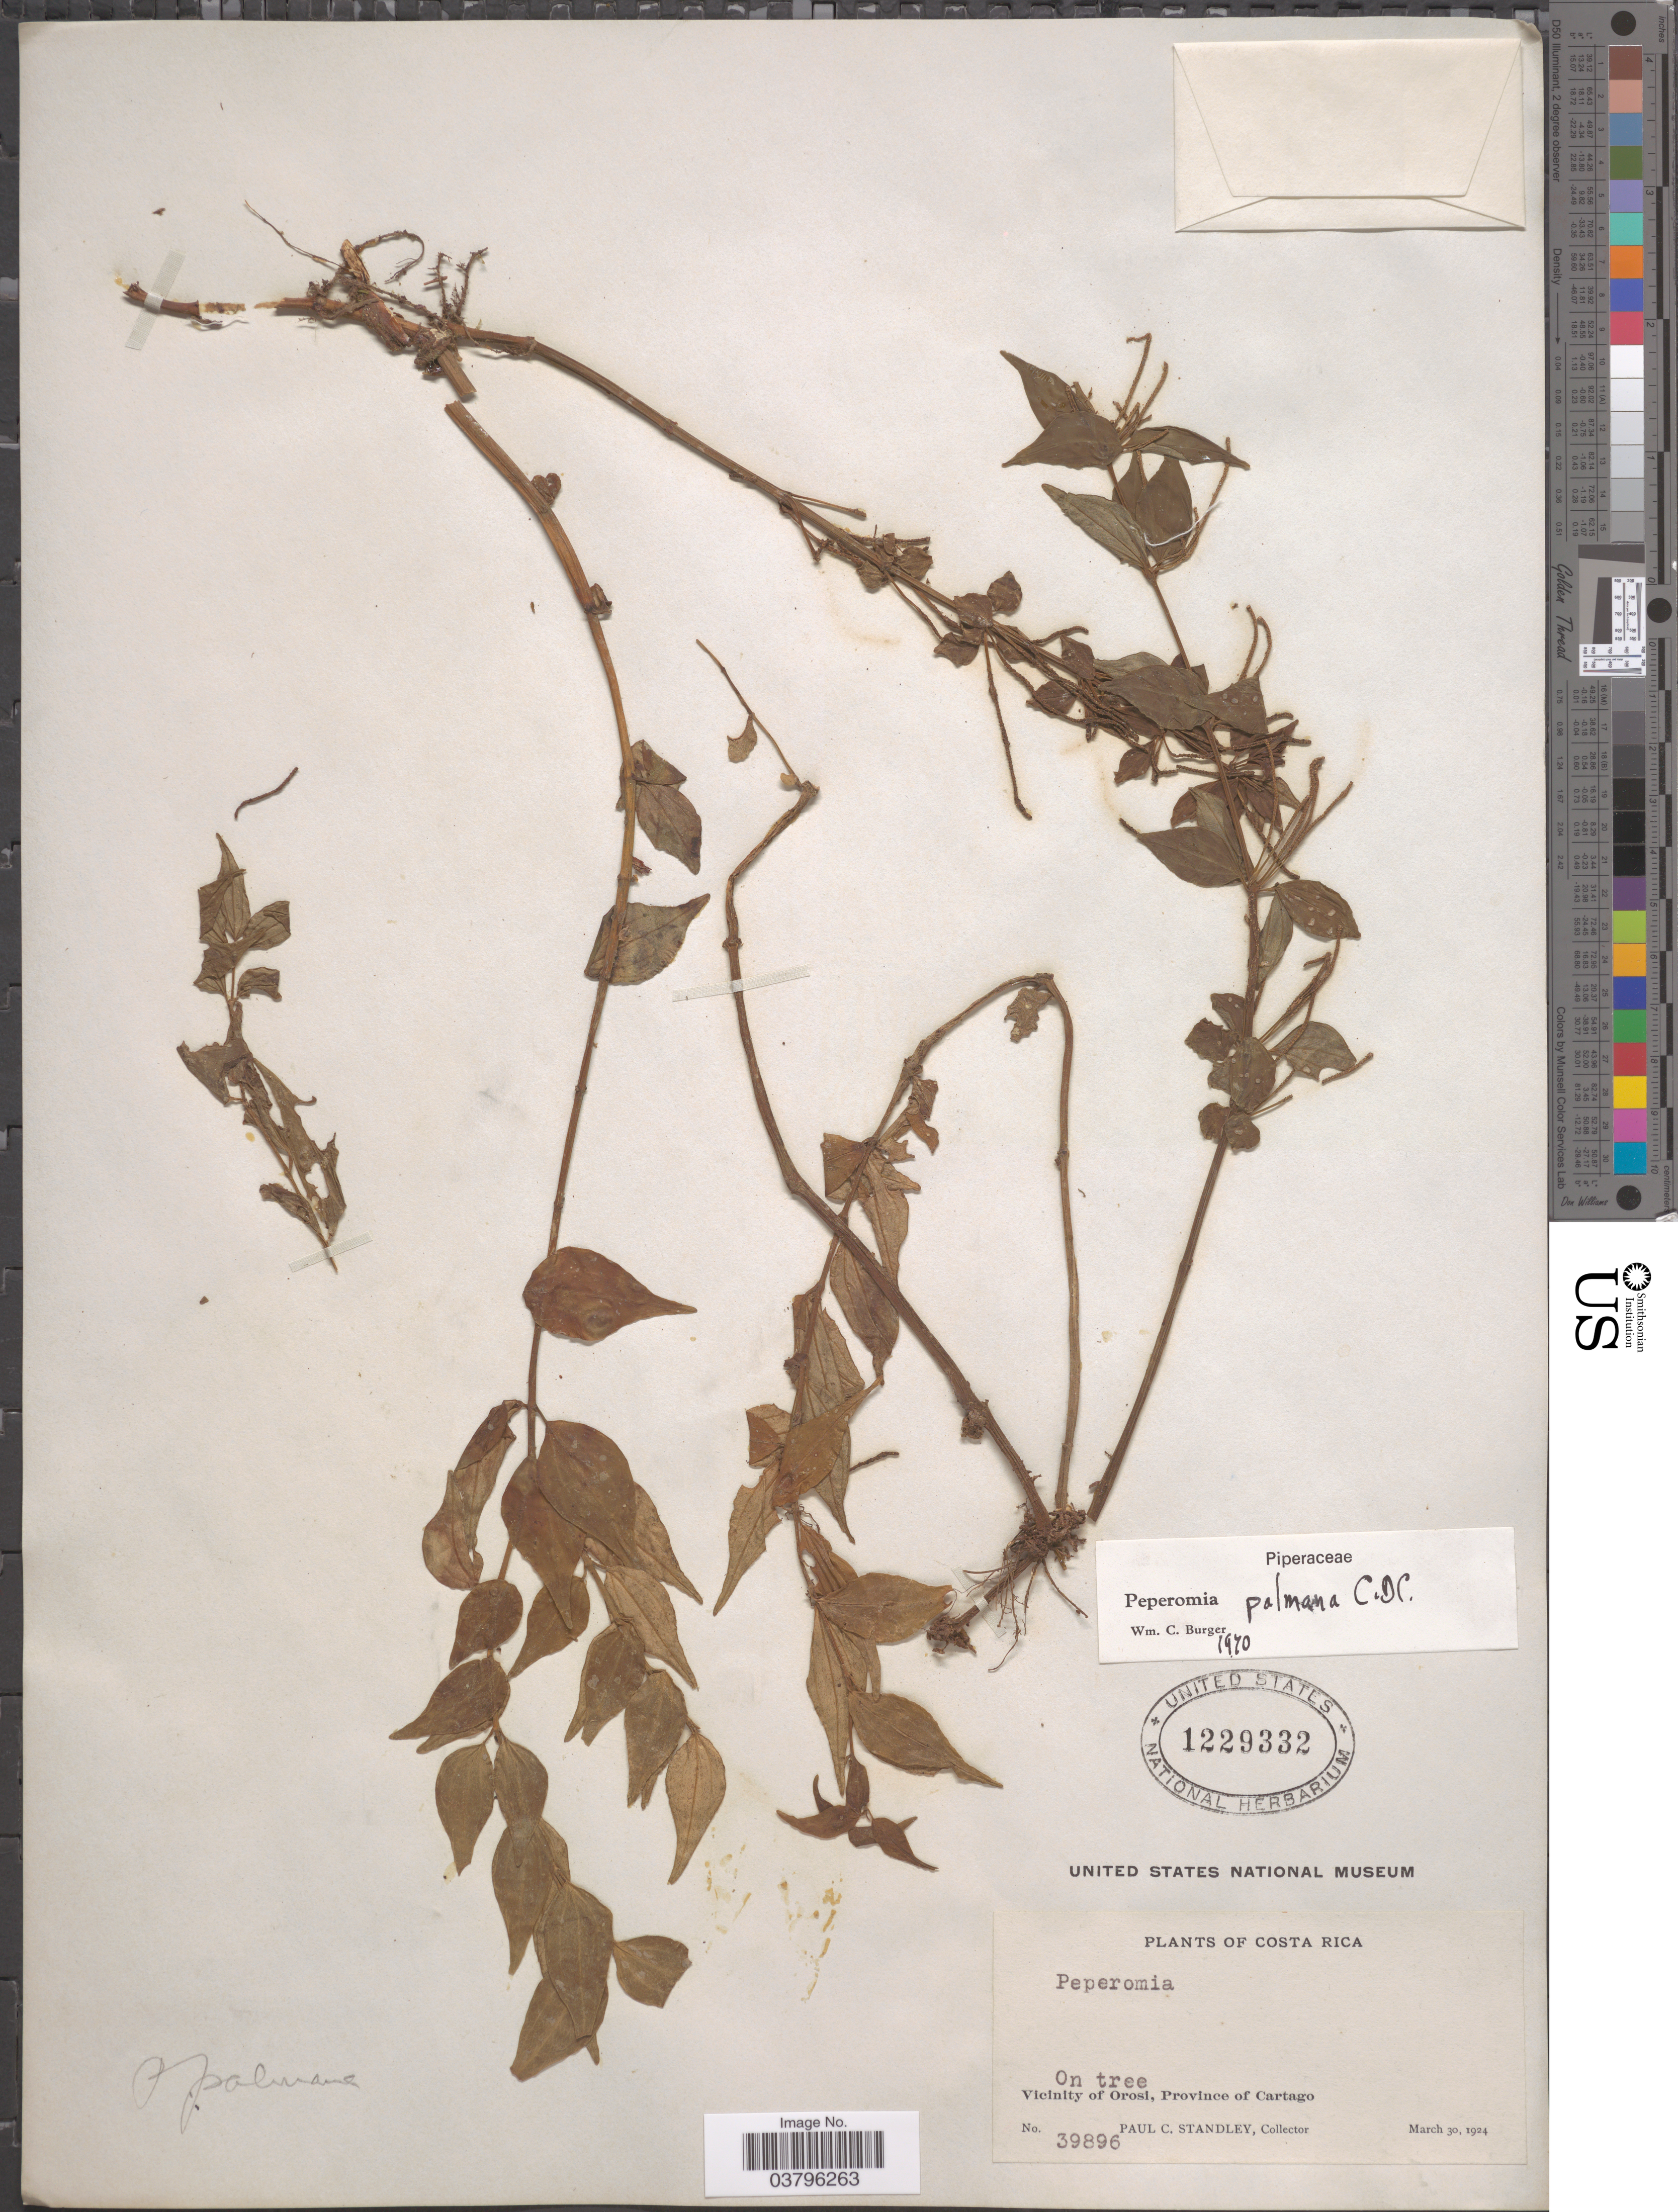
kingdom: Plantae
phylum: Tracheophyta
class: Magnoliopsida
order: Piperales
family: Piperaceae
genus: Peperomia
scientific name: Peperomia palmana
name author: C. DC.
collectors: P. C. Standley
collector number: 39896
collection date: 1924-03-30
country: Costa Rica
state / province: Cartago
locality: Vicinity of Orosi.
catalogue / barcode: US 1229332